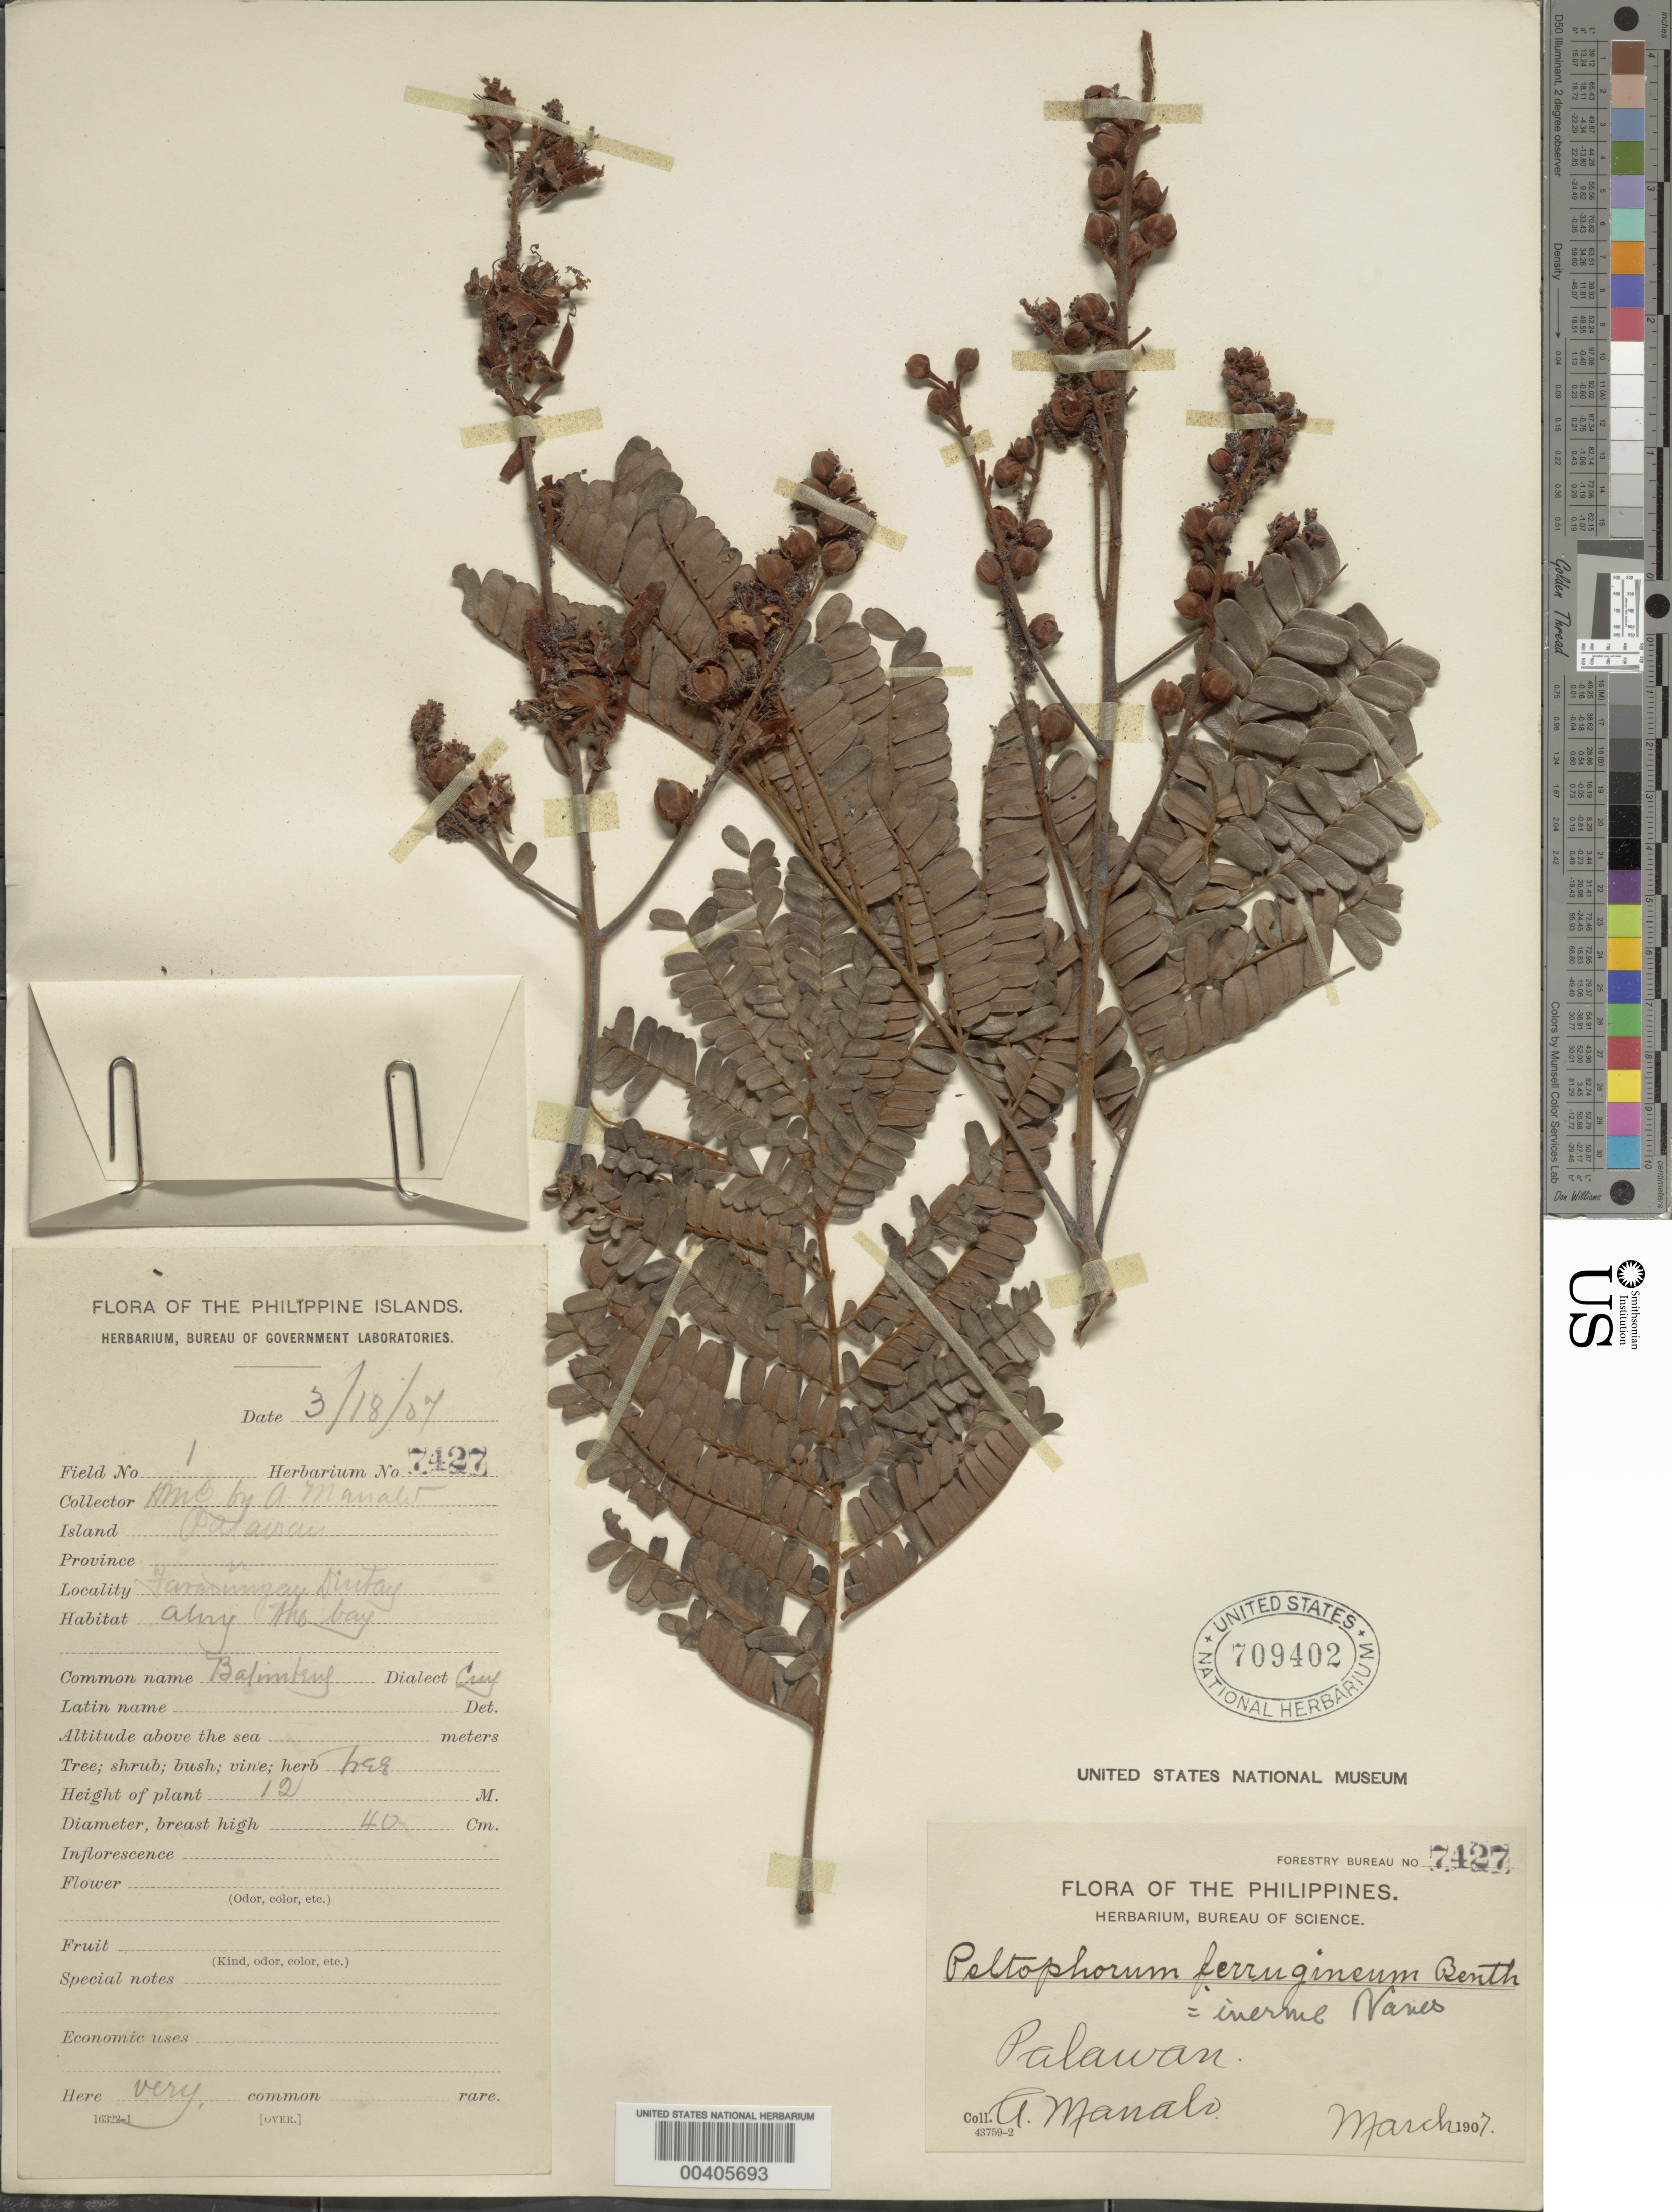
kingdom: Plantae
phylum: Tracheophyta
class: Magnoliopsida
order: Fabales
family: Fabaceae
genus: Peltophorum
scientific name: Peltophorum pterocarpum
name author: (DC.) Backer ex K. Heyne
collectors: A. Manalo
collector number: For. Bur. 7427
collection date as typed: Mar 1907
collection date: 1907-03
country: Philippines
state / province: Mimaropa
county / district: Palawan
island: Palawan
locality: Farauingay dintay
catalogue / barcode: US 709402